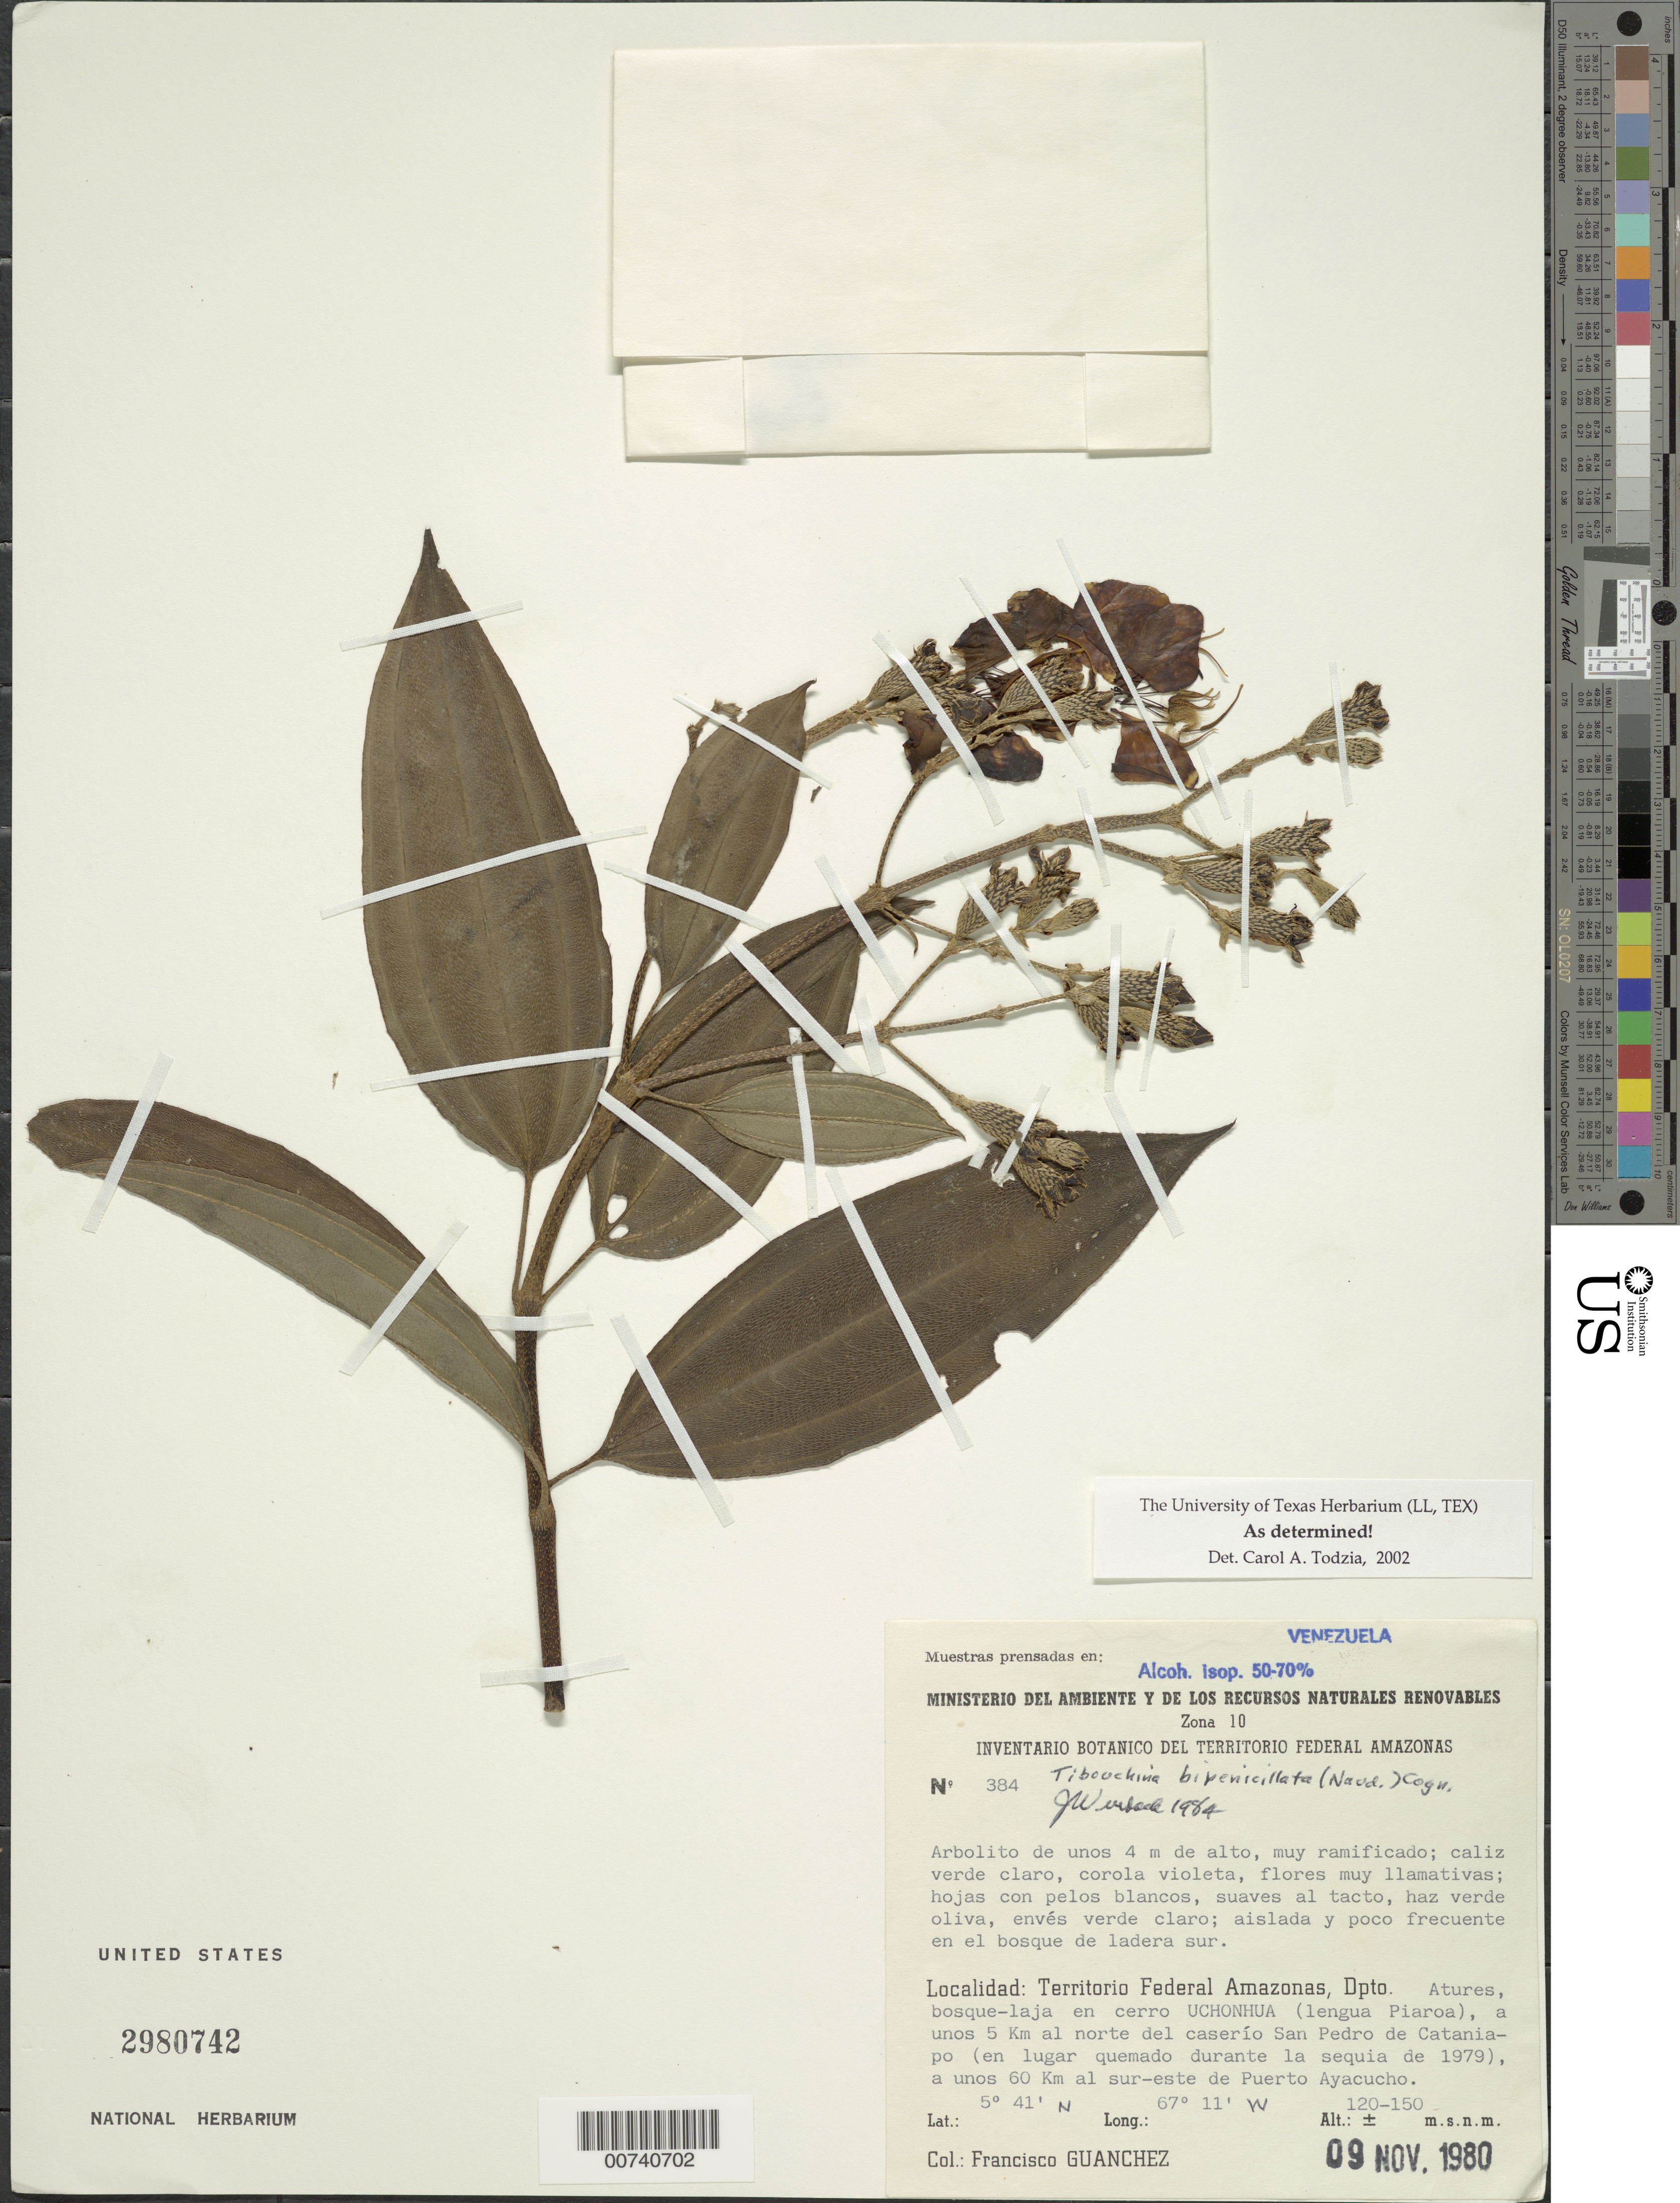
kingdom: Plantae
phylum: Tracheophyta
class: Magnoliopsida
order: Myrtales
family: Melastomataceae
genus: Tibouchina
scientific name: Tibouchina bipenicillata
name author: (Naudin) Cogn.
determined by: Todzia, C. A., (TEX), University of Texas Austin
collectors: F. Guánchez M.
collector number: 384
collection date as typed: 9-Nov-80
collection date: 1980-11-09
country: Venezuela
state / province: Amazonas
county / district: Atures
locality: Cerro Uchonhua (lengua Piaroa), a unos 5km N del caserío San Pedro de Cataniapo, 60km SE de Puerto Ayacucho.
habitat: Forest, S slope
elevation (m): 120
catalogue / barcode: US 2980742